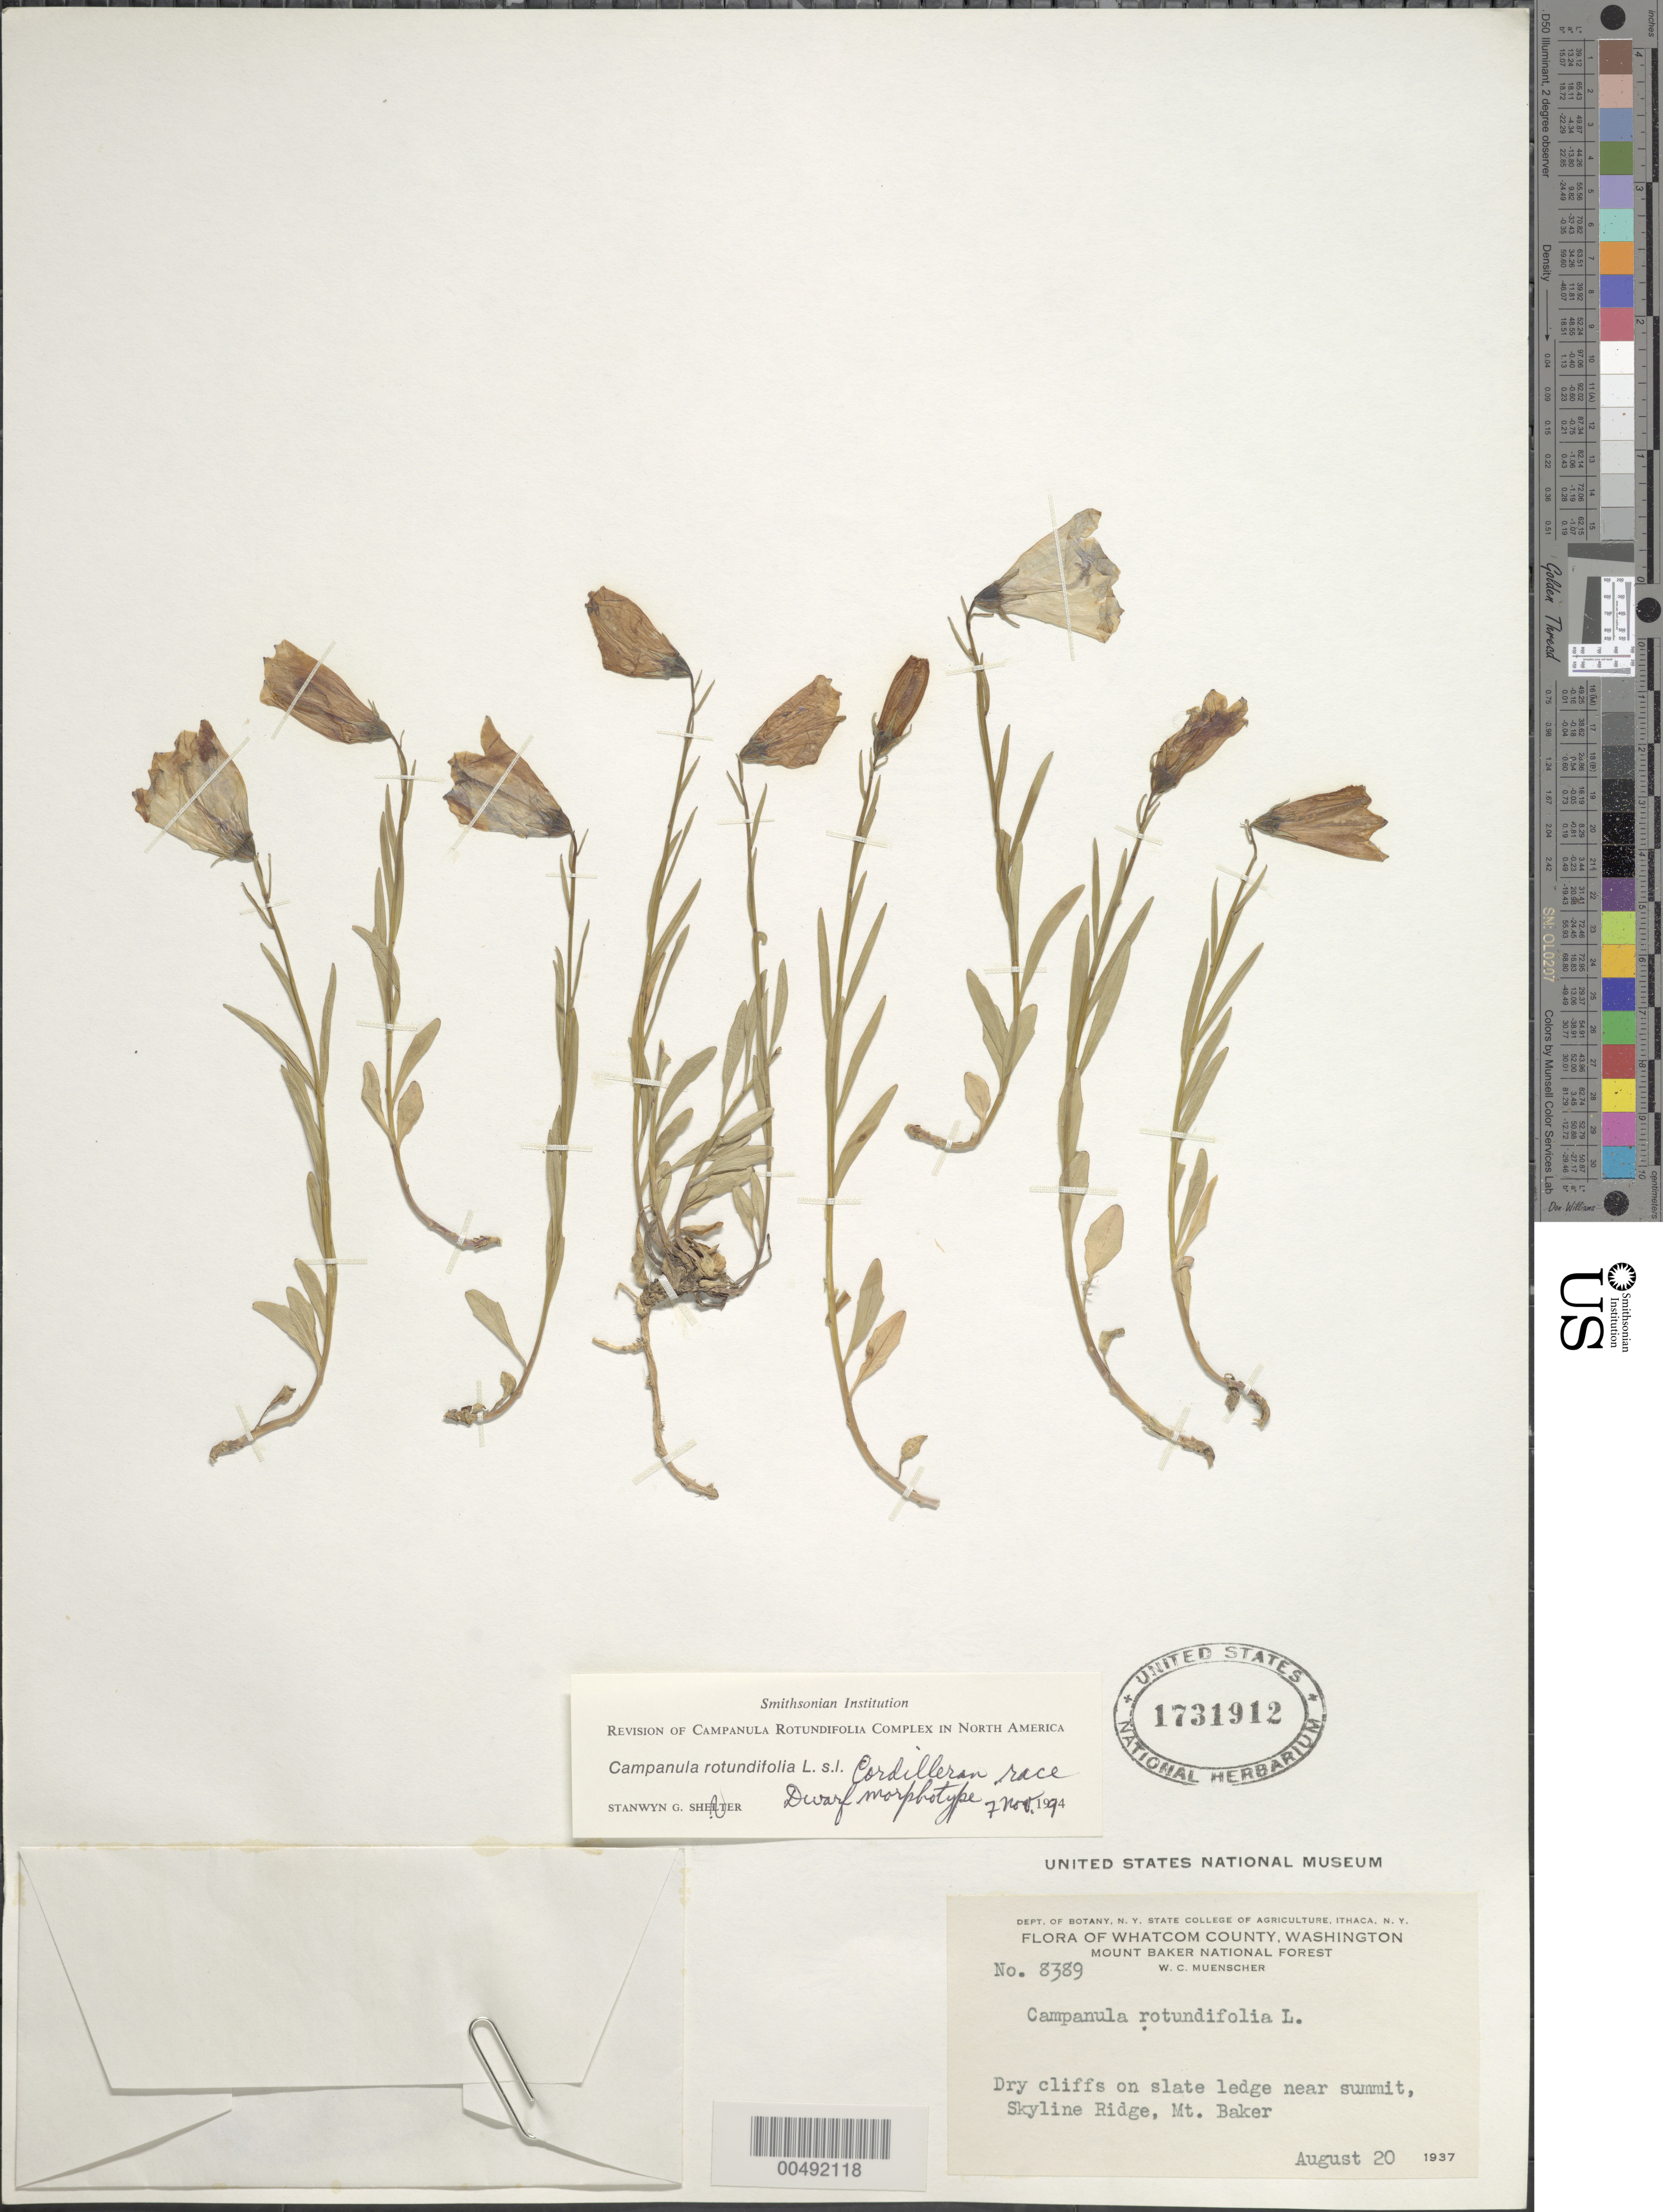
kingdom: Plantae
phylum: Tracheophyta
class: Magnoliopsida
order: Asterales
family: Campanulaceae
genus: Campanula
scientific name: Campanula rotundifolia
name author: L.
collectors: W. Muenscher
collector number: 8389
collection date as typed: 20 Aug 1937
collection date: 1937-08-20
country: United States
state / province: Washington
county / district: Whatcom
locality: Mount Baker, Skyline Ridge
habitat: dry cliffs on slate ledge near summit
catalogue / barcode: US 1731912